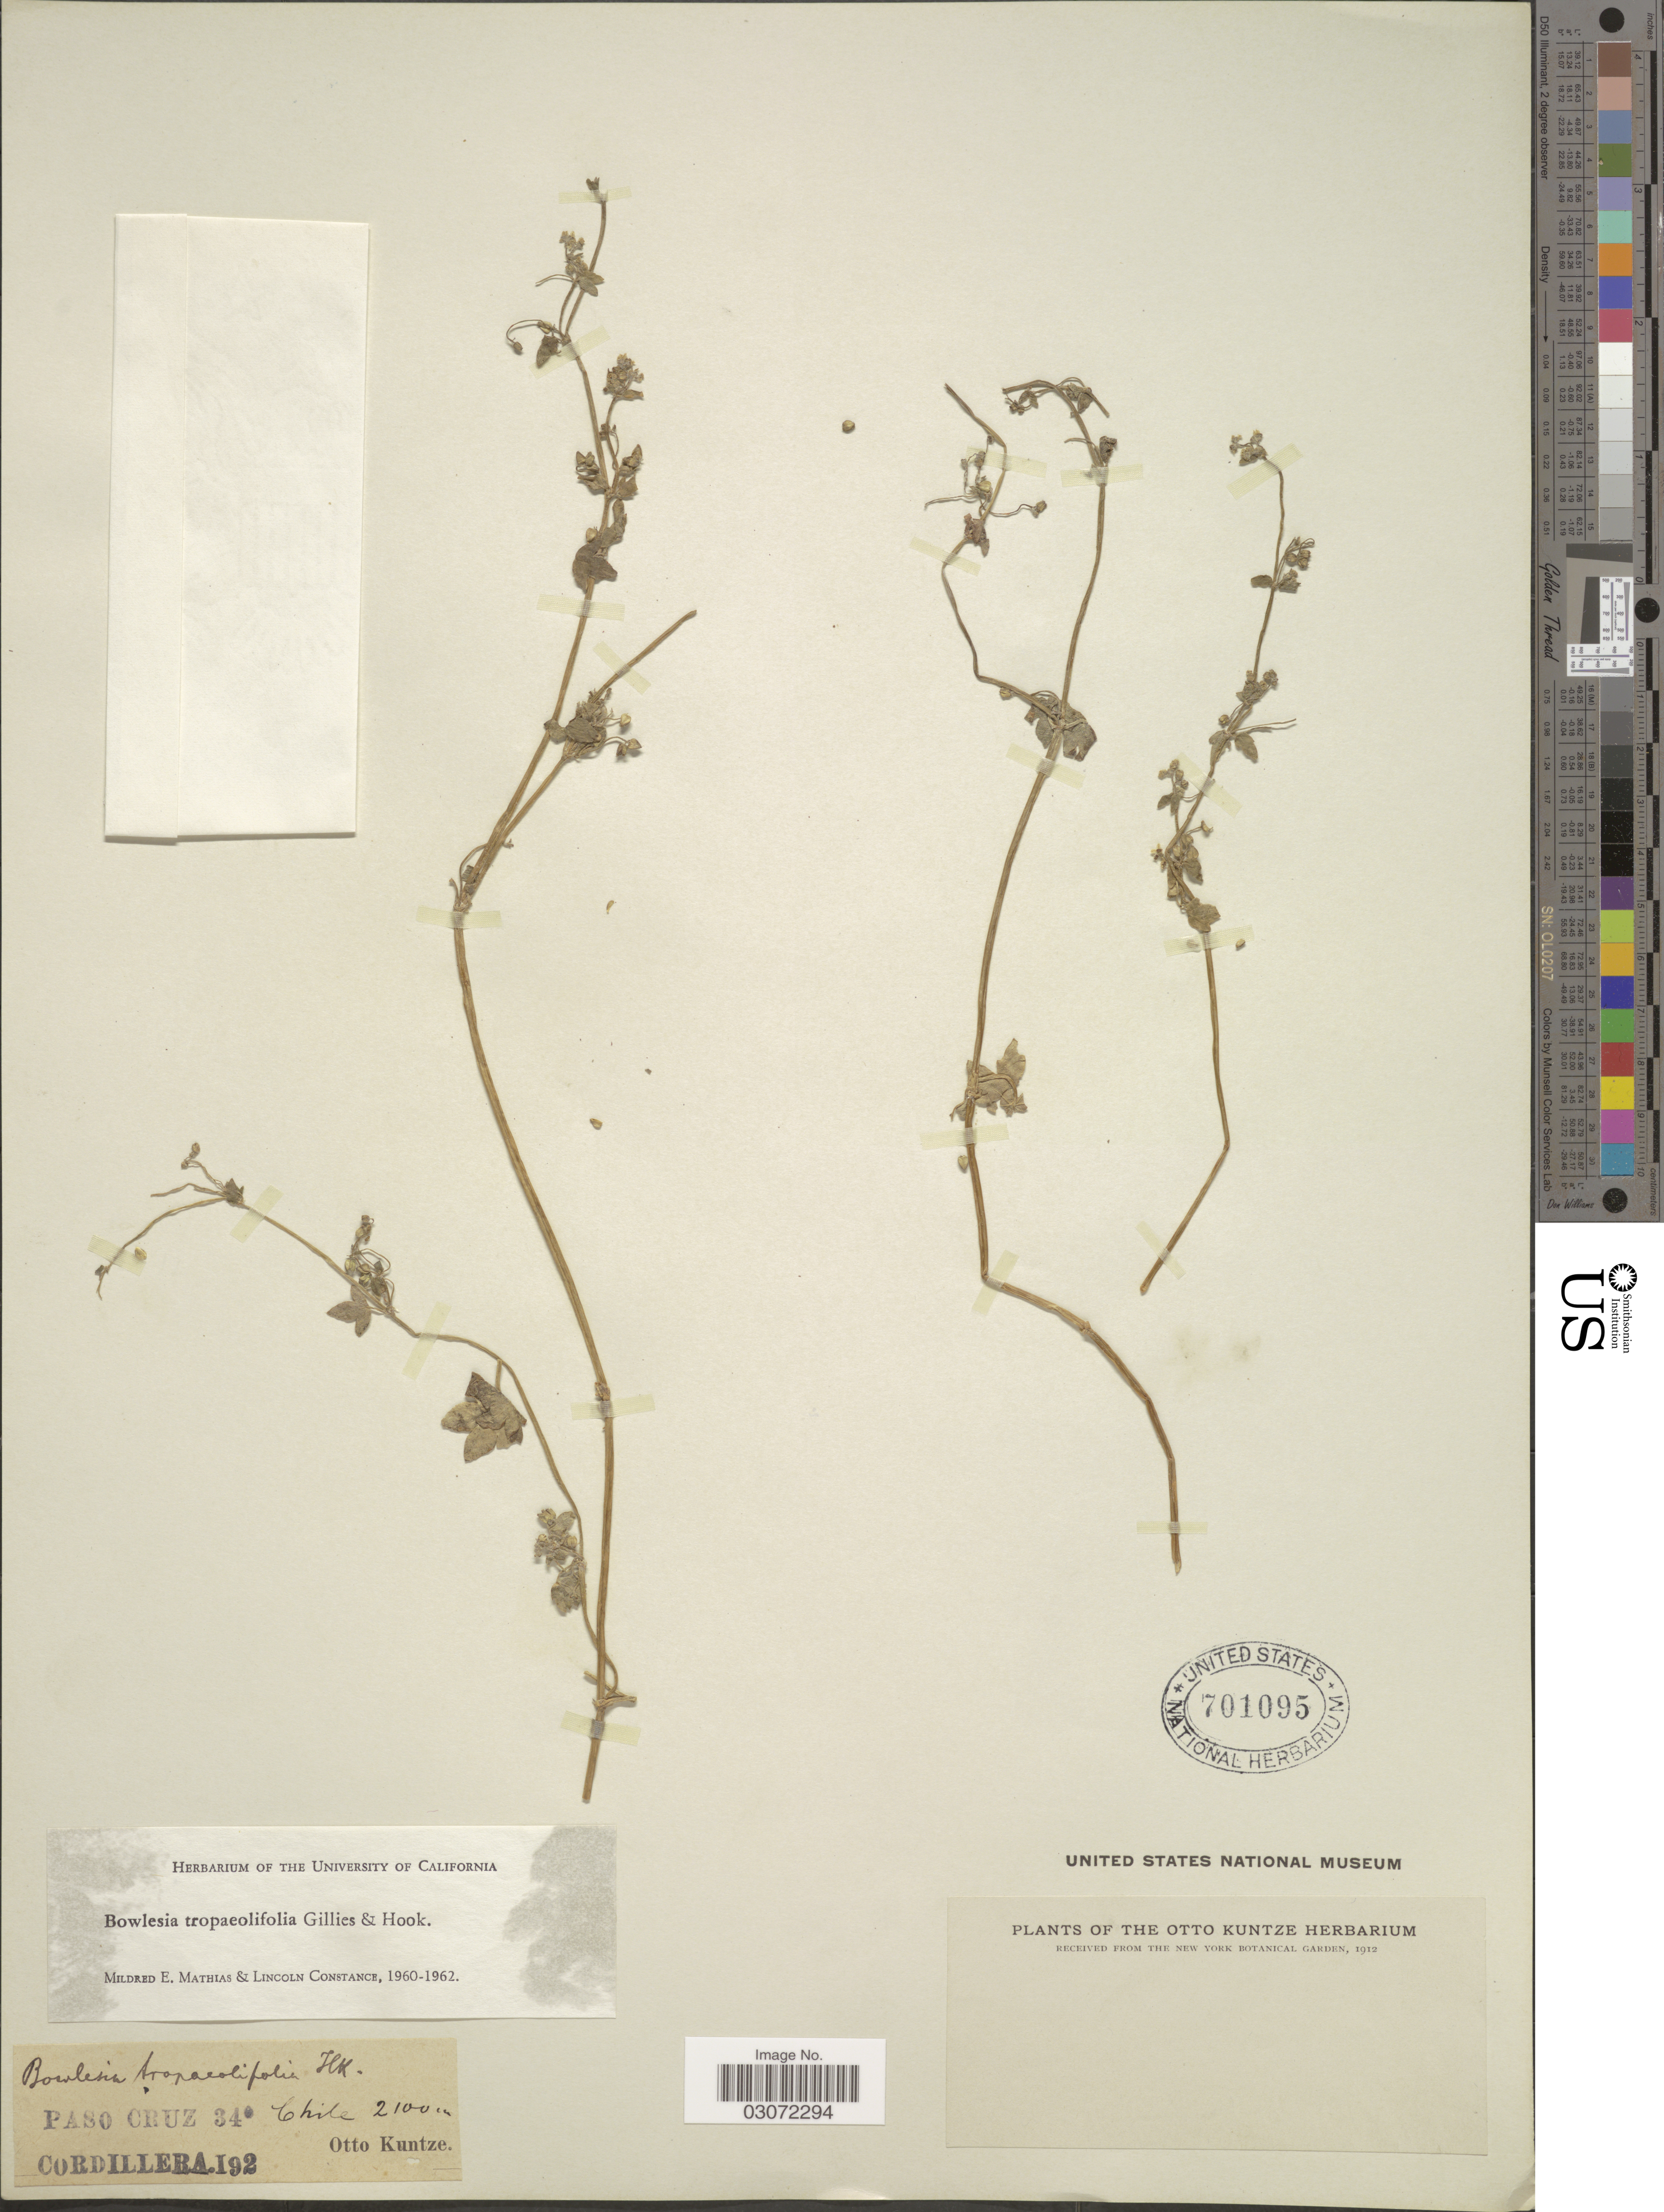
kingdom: Plantae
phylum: Tracheophyta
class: Magnoliopsida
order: Apiales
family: Apiaceae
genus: Bowlesia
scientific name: Bowlesia tropaeolifolia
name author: J.M. Gillet & Hook.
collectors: C.E.O. Kuntze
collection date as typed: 192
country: Chile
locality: Paso Cruz. Cordillera.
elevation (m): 2100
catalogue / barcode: US 701095